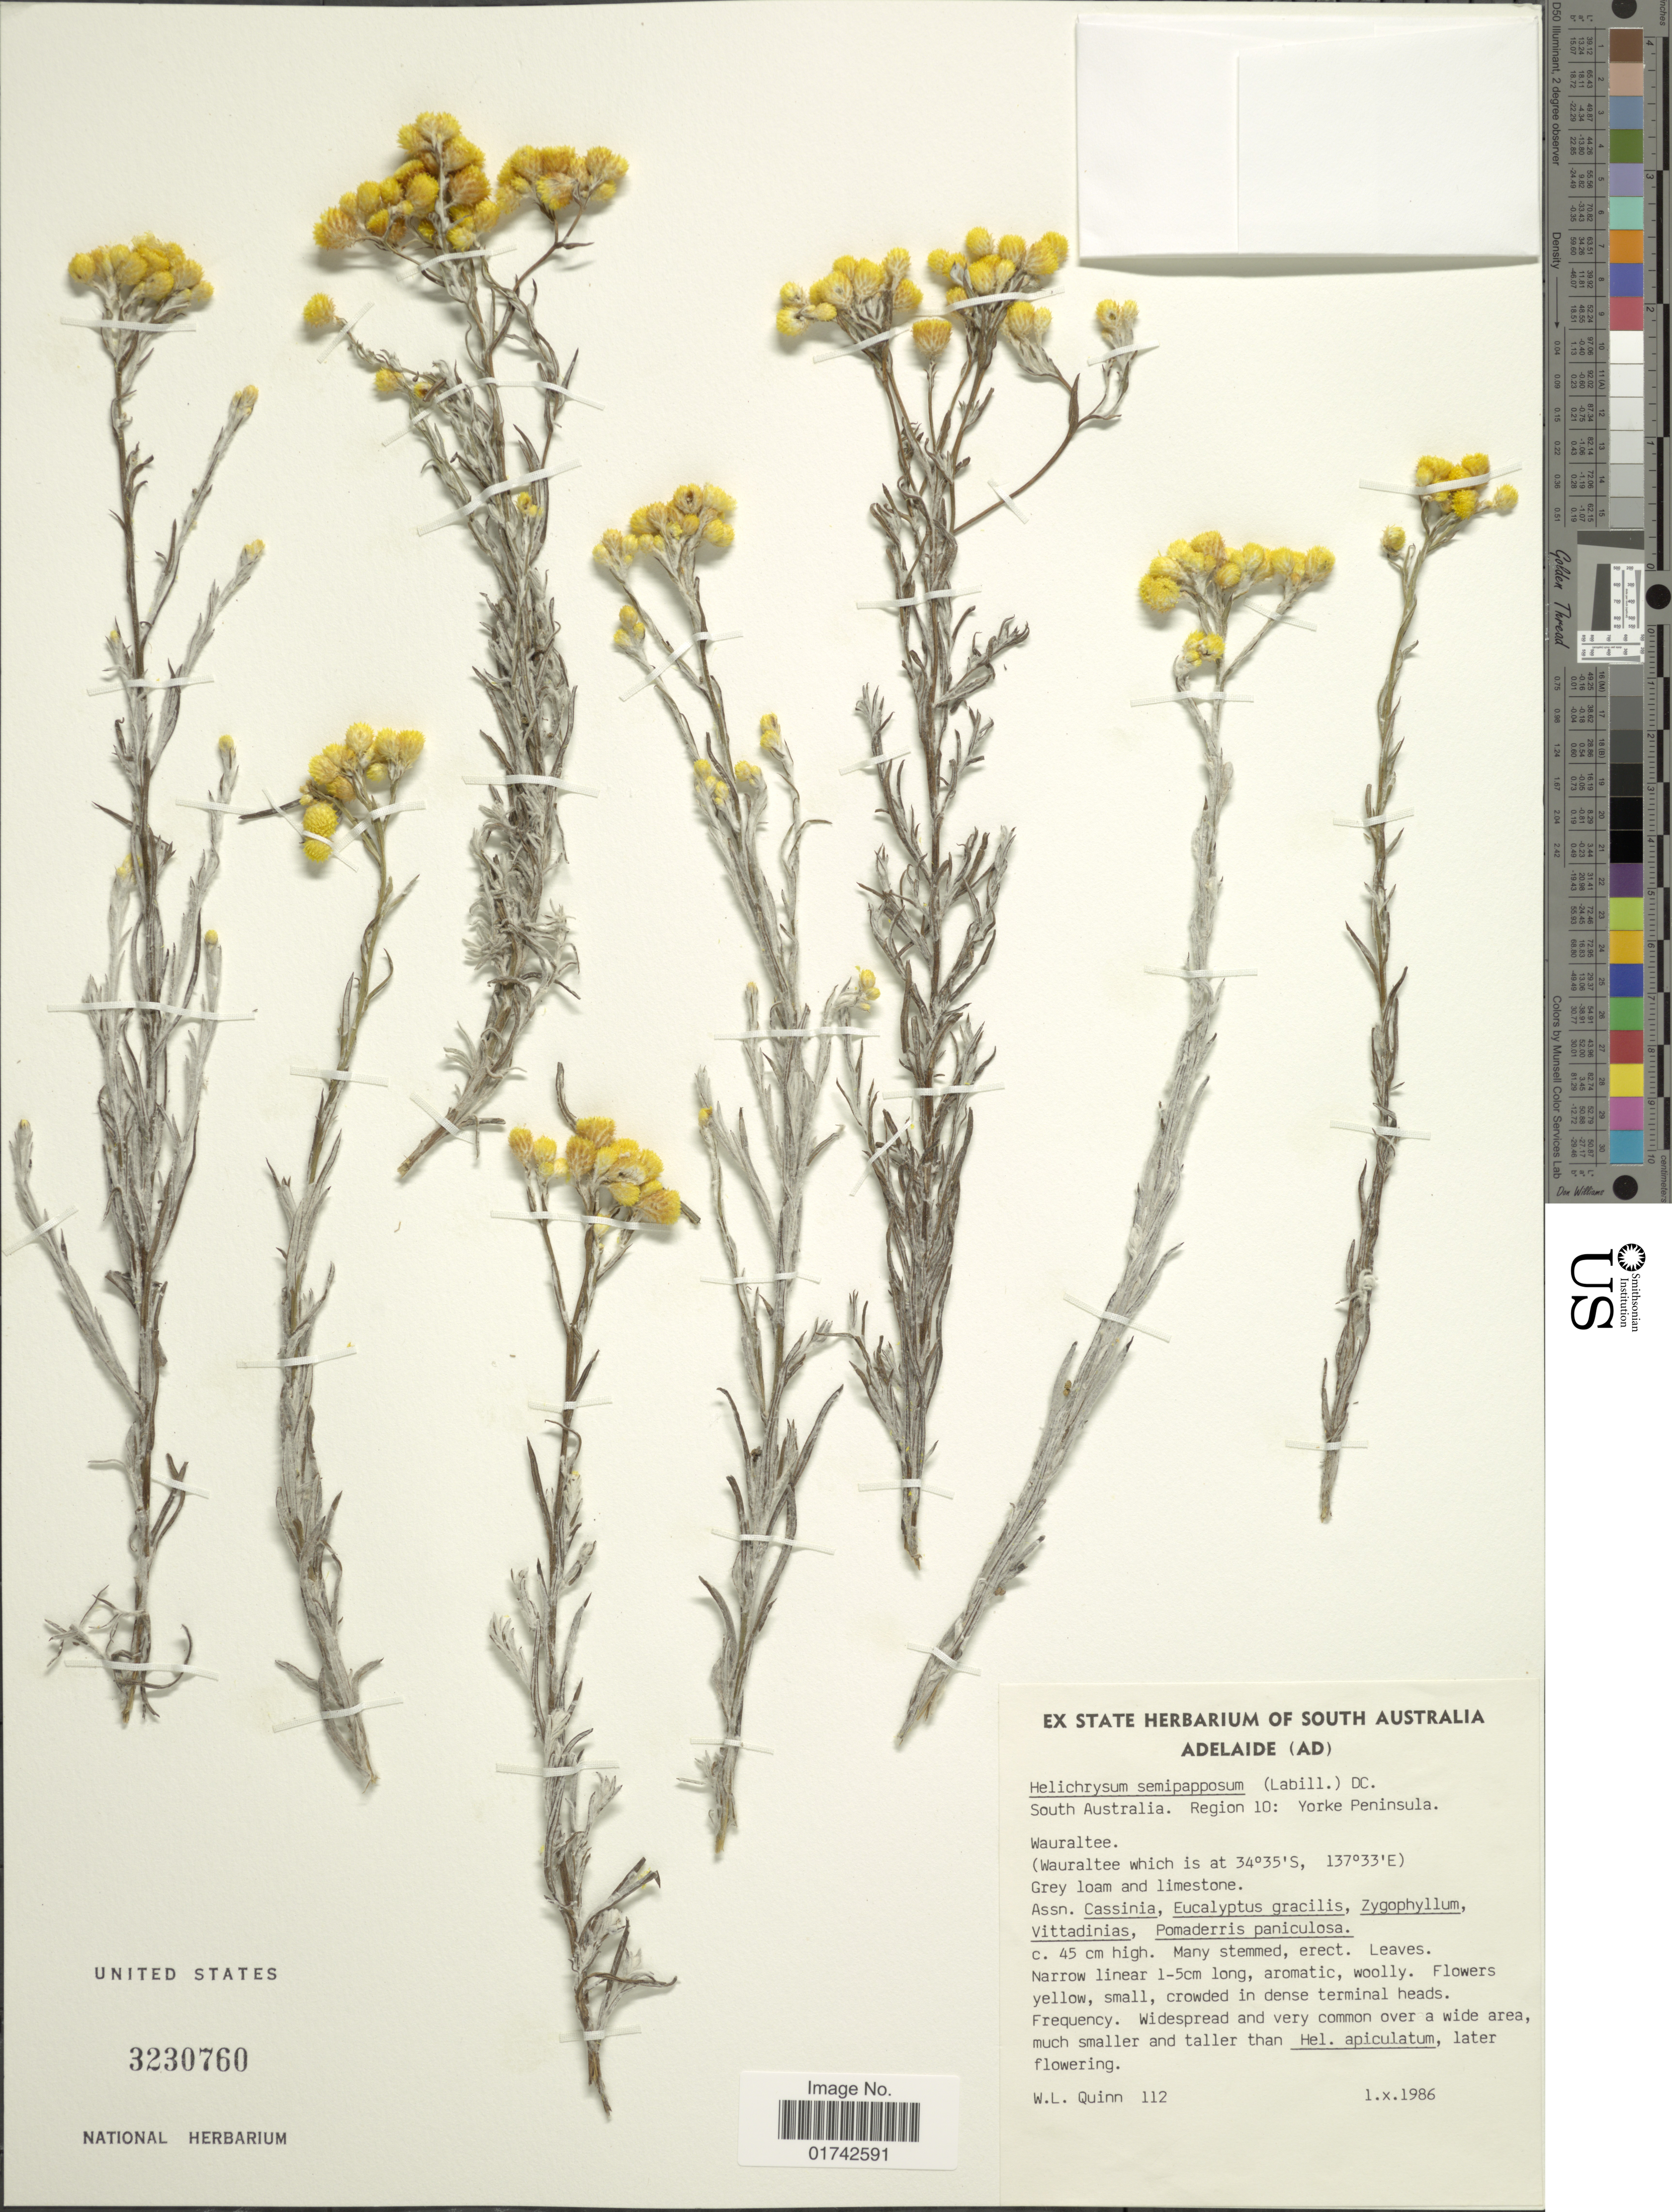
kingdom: Plantae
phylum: Tracheophyta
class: Magnoliopsida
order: Asterales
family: Asteraceae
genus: Helichrysum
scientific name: Helichrysum semipapposum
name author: DC.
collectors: W. Quinn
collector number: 112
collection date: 1986-10-01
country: Australia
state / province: South Australia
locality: Region 10: Yorke Peninsula. Wauraltee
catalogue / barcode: US 3230760